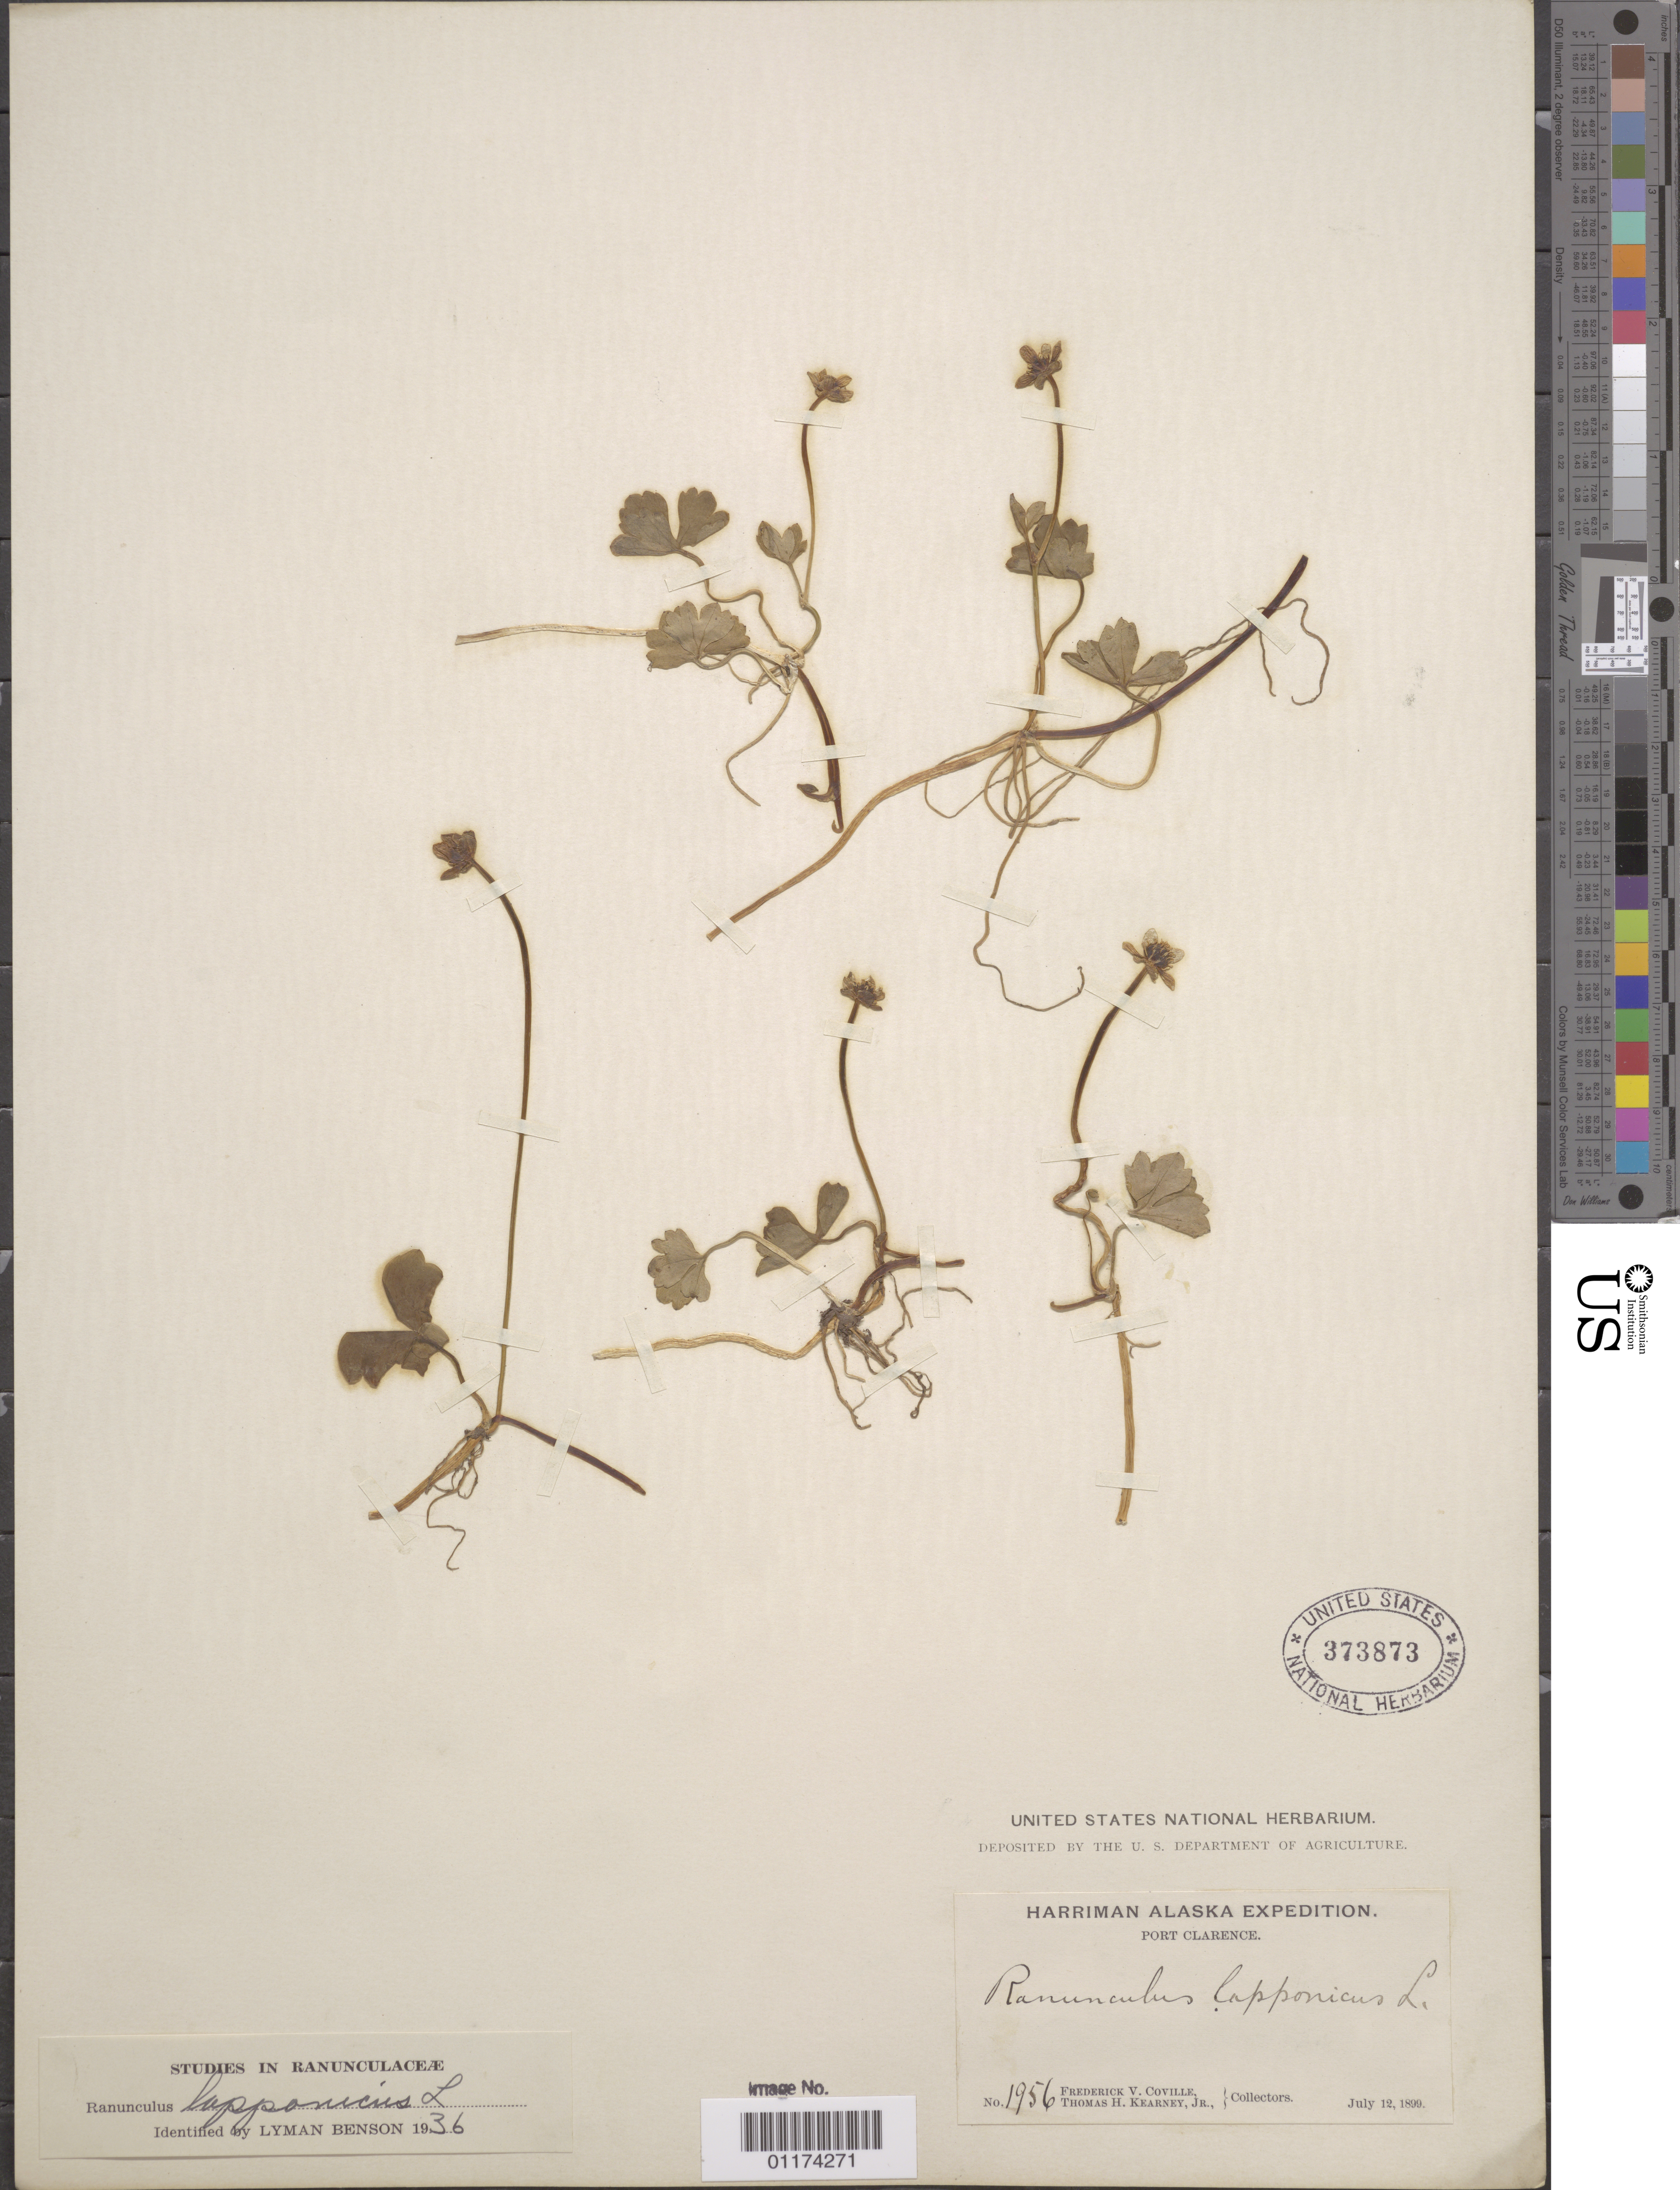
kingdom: Plantae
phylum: Tracheophyta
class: Magnoliopsida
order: Ranunculales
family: Ranunculaceae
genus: Ranunculus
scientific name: Ranunculus lapponicus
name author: L.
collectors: F. V. Coville & T. H. Kearney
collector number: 1956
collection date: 1899-07-12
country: United States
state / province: Alaska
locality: Port Clarence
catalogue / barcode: US 373873